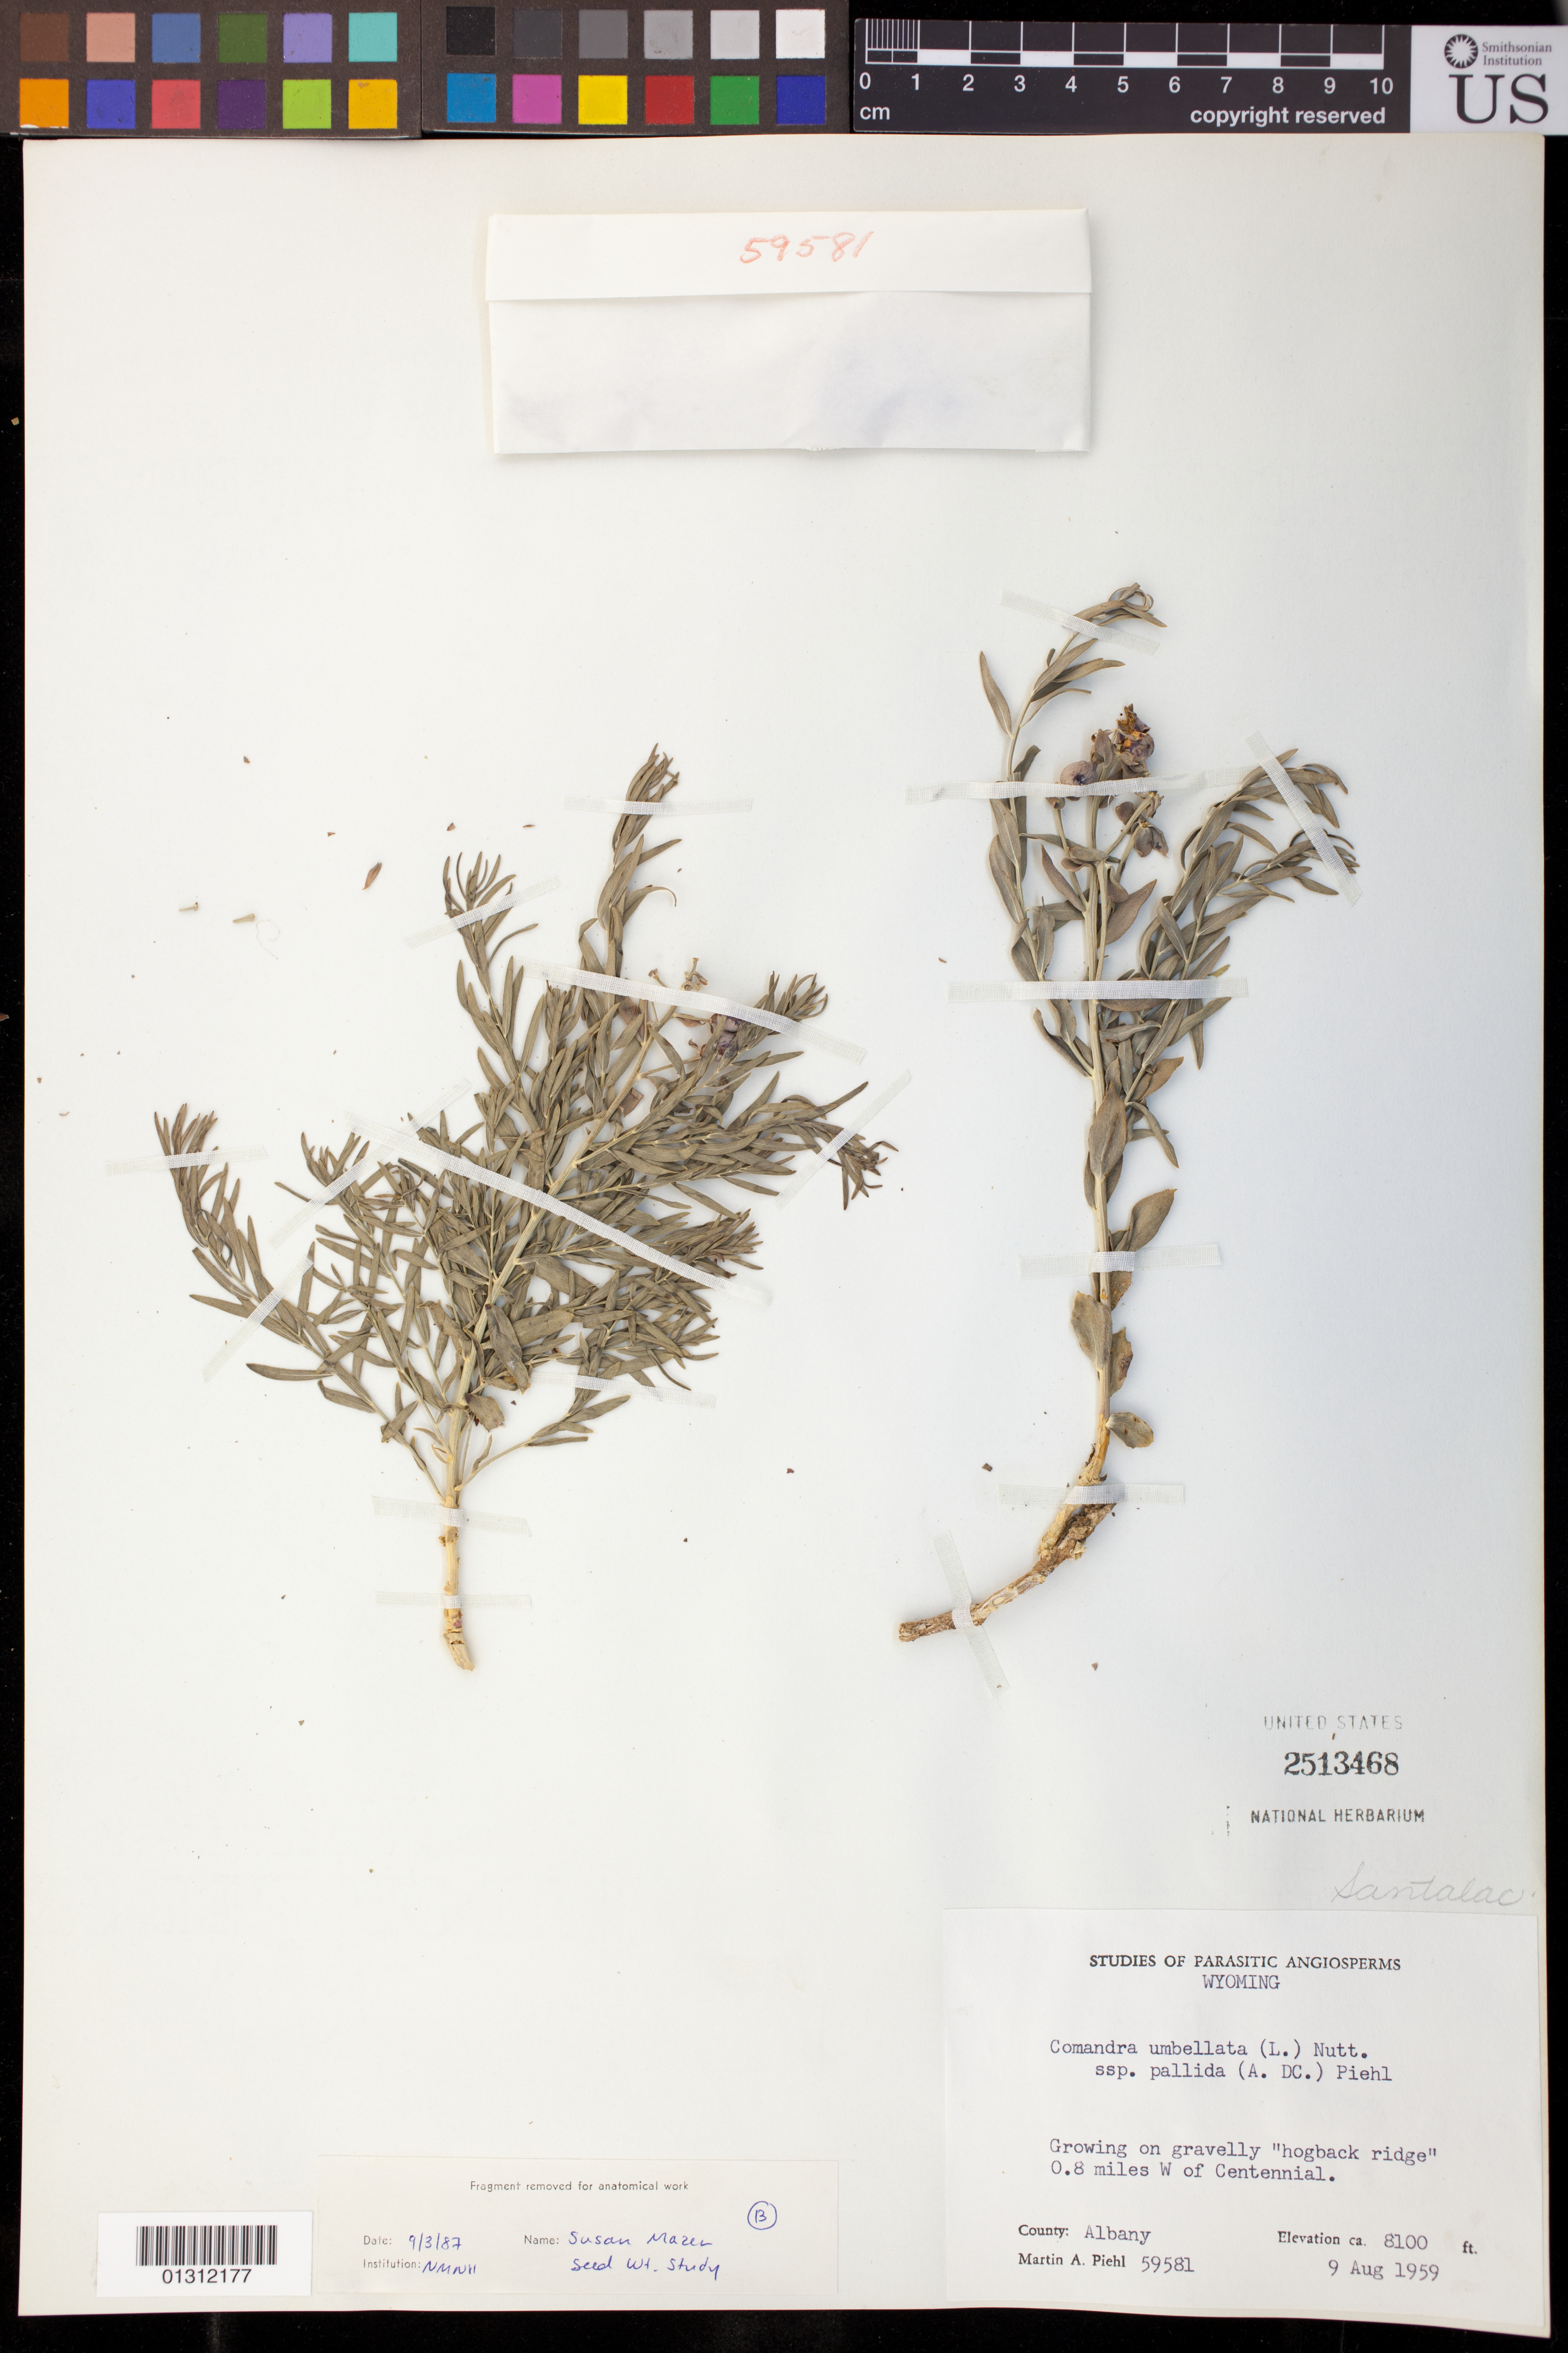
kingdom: Plantae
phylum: Tracheophyta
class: Magnoliopsida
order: Santalales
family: Comandraceae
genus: Comandra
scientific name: Comandra umbellata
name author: (L.) Nutt.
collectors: M. Piehl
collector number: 59581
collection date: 1959-08-09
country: United States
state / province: Wyoming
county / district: Albany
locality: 0.8 miles W of Centennial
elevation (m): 2469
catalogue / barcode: US 2513468